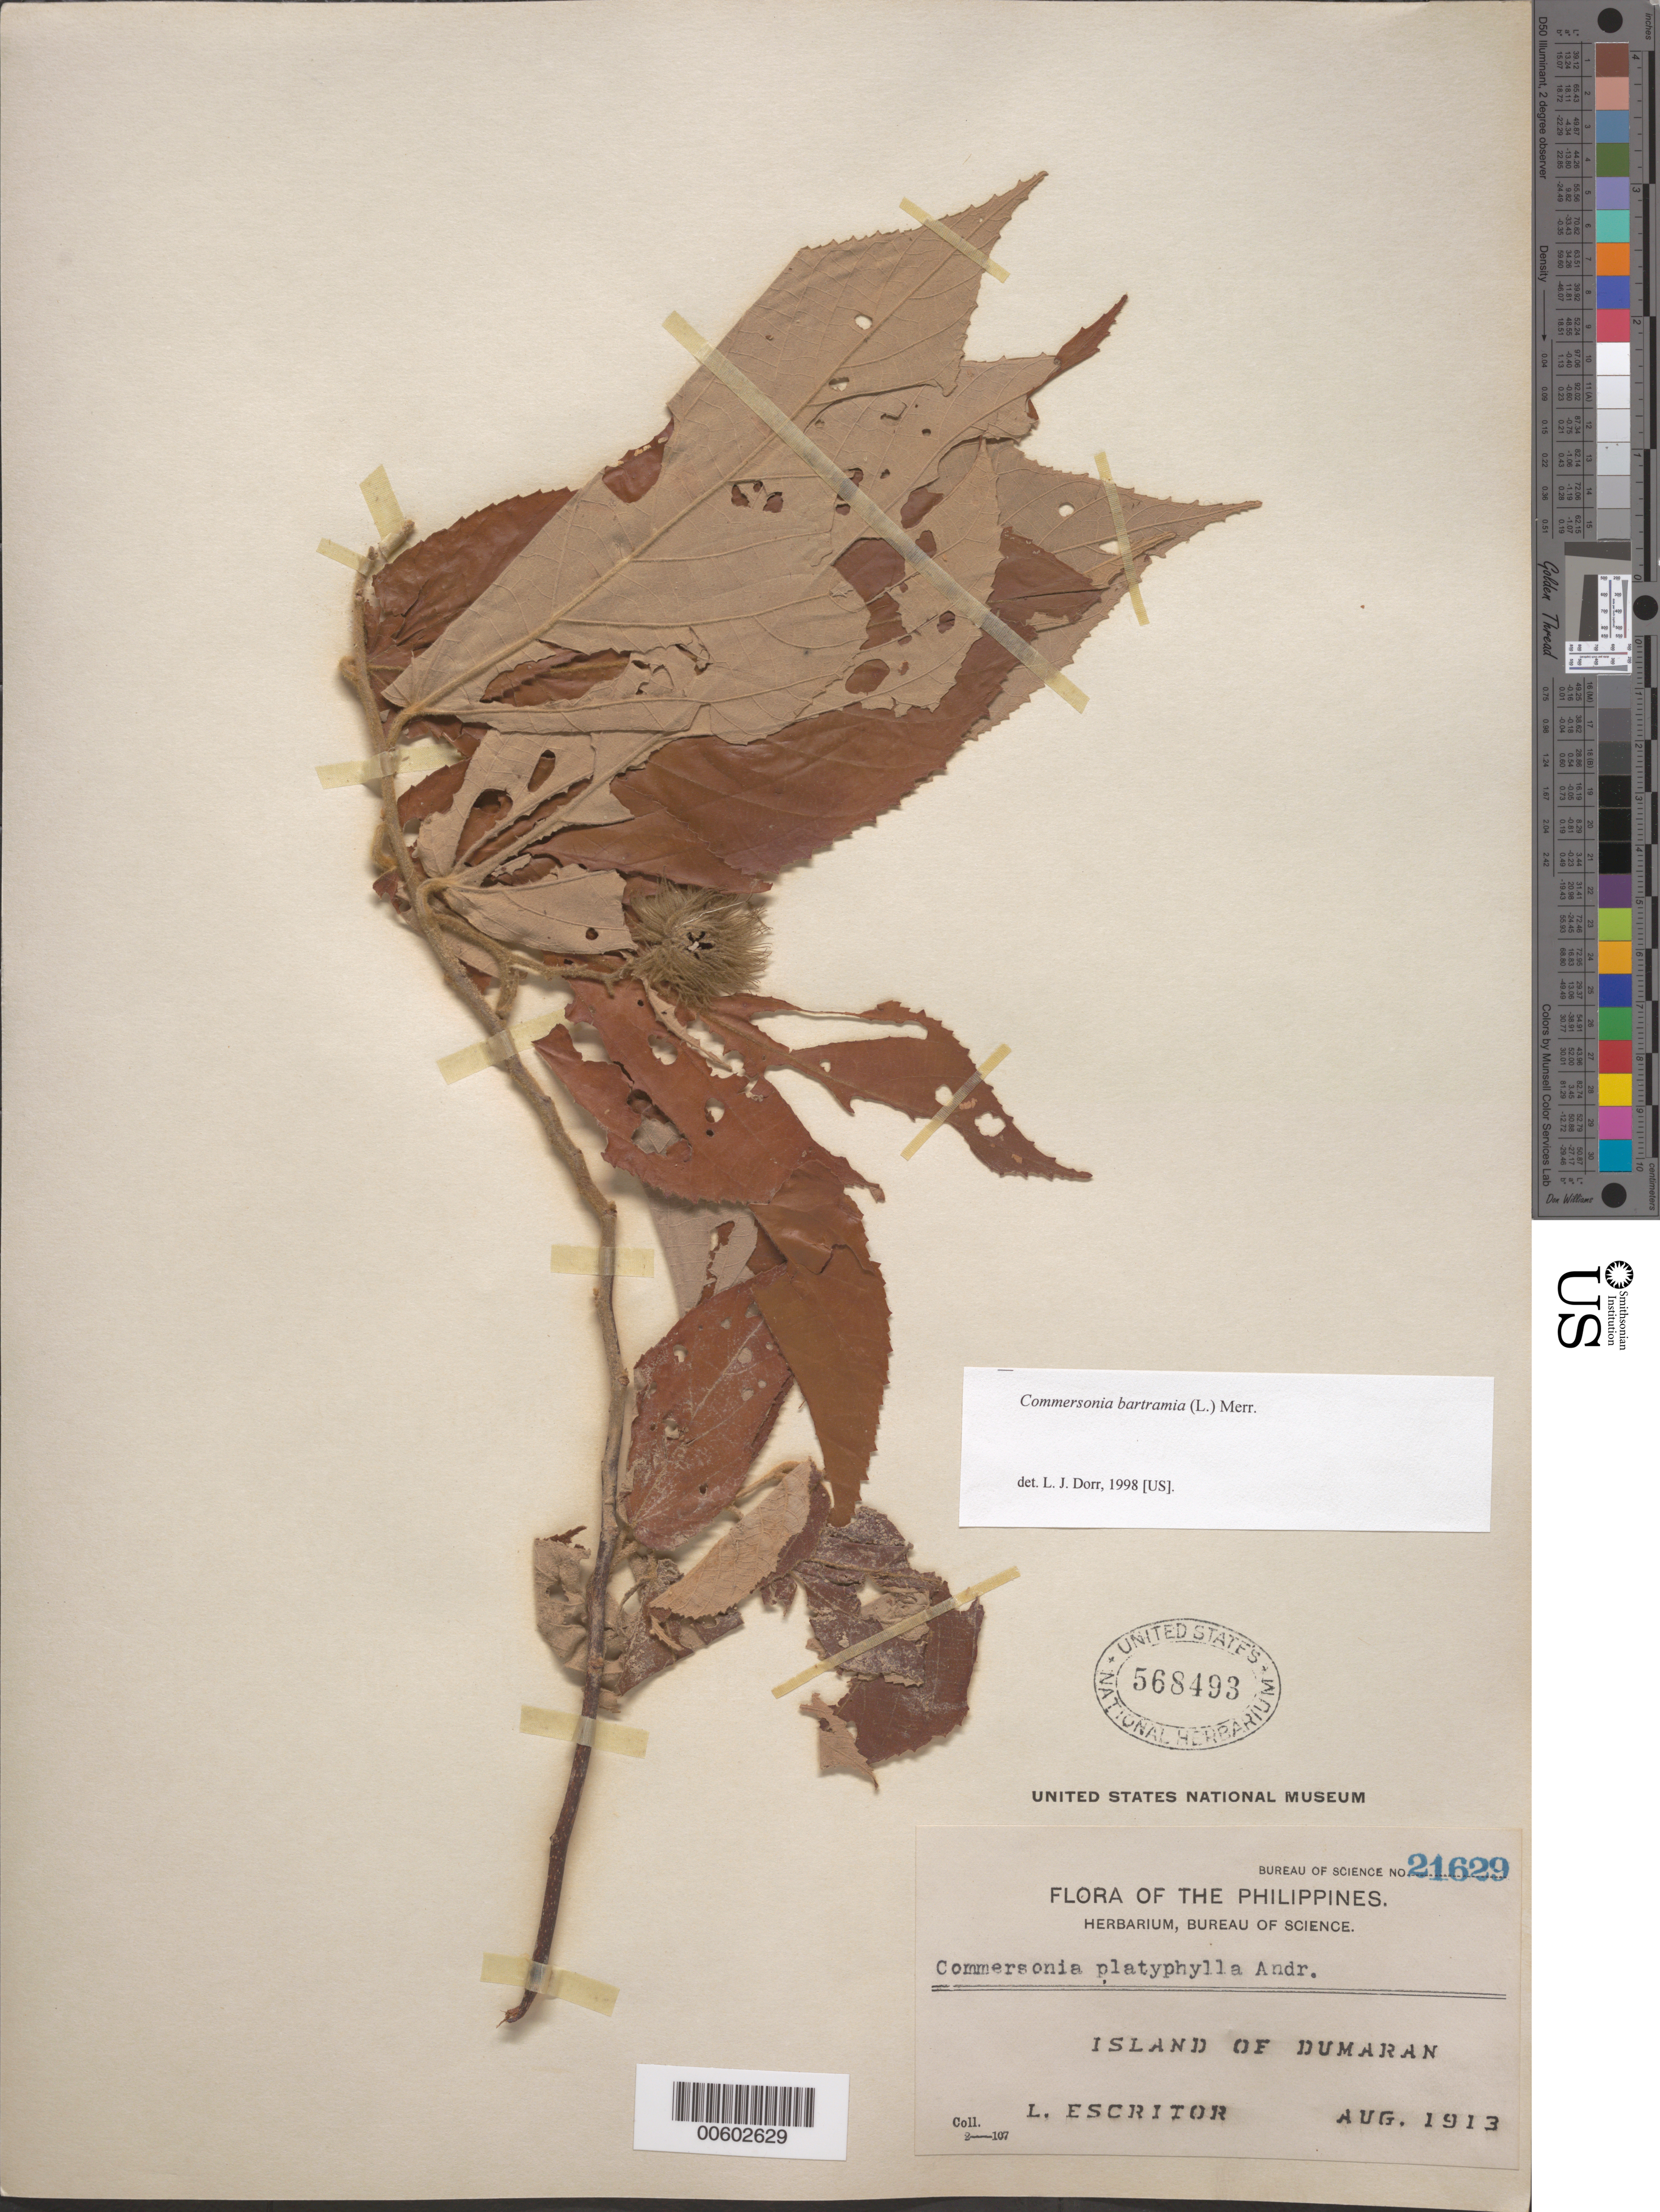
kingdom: Plantae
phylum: Tracheophyta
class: Magnoliopsida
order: Malvales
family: Malvaceae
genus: Commersonia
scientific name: Commersonia bartramia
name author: (L.) Merr.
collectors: L. Escritor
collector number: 21629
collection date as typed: Aug 1913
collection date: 1913-08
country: Philippines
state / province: Mimaropa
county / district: Palawan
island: Dumaran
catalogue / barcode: US 568493